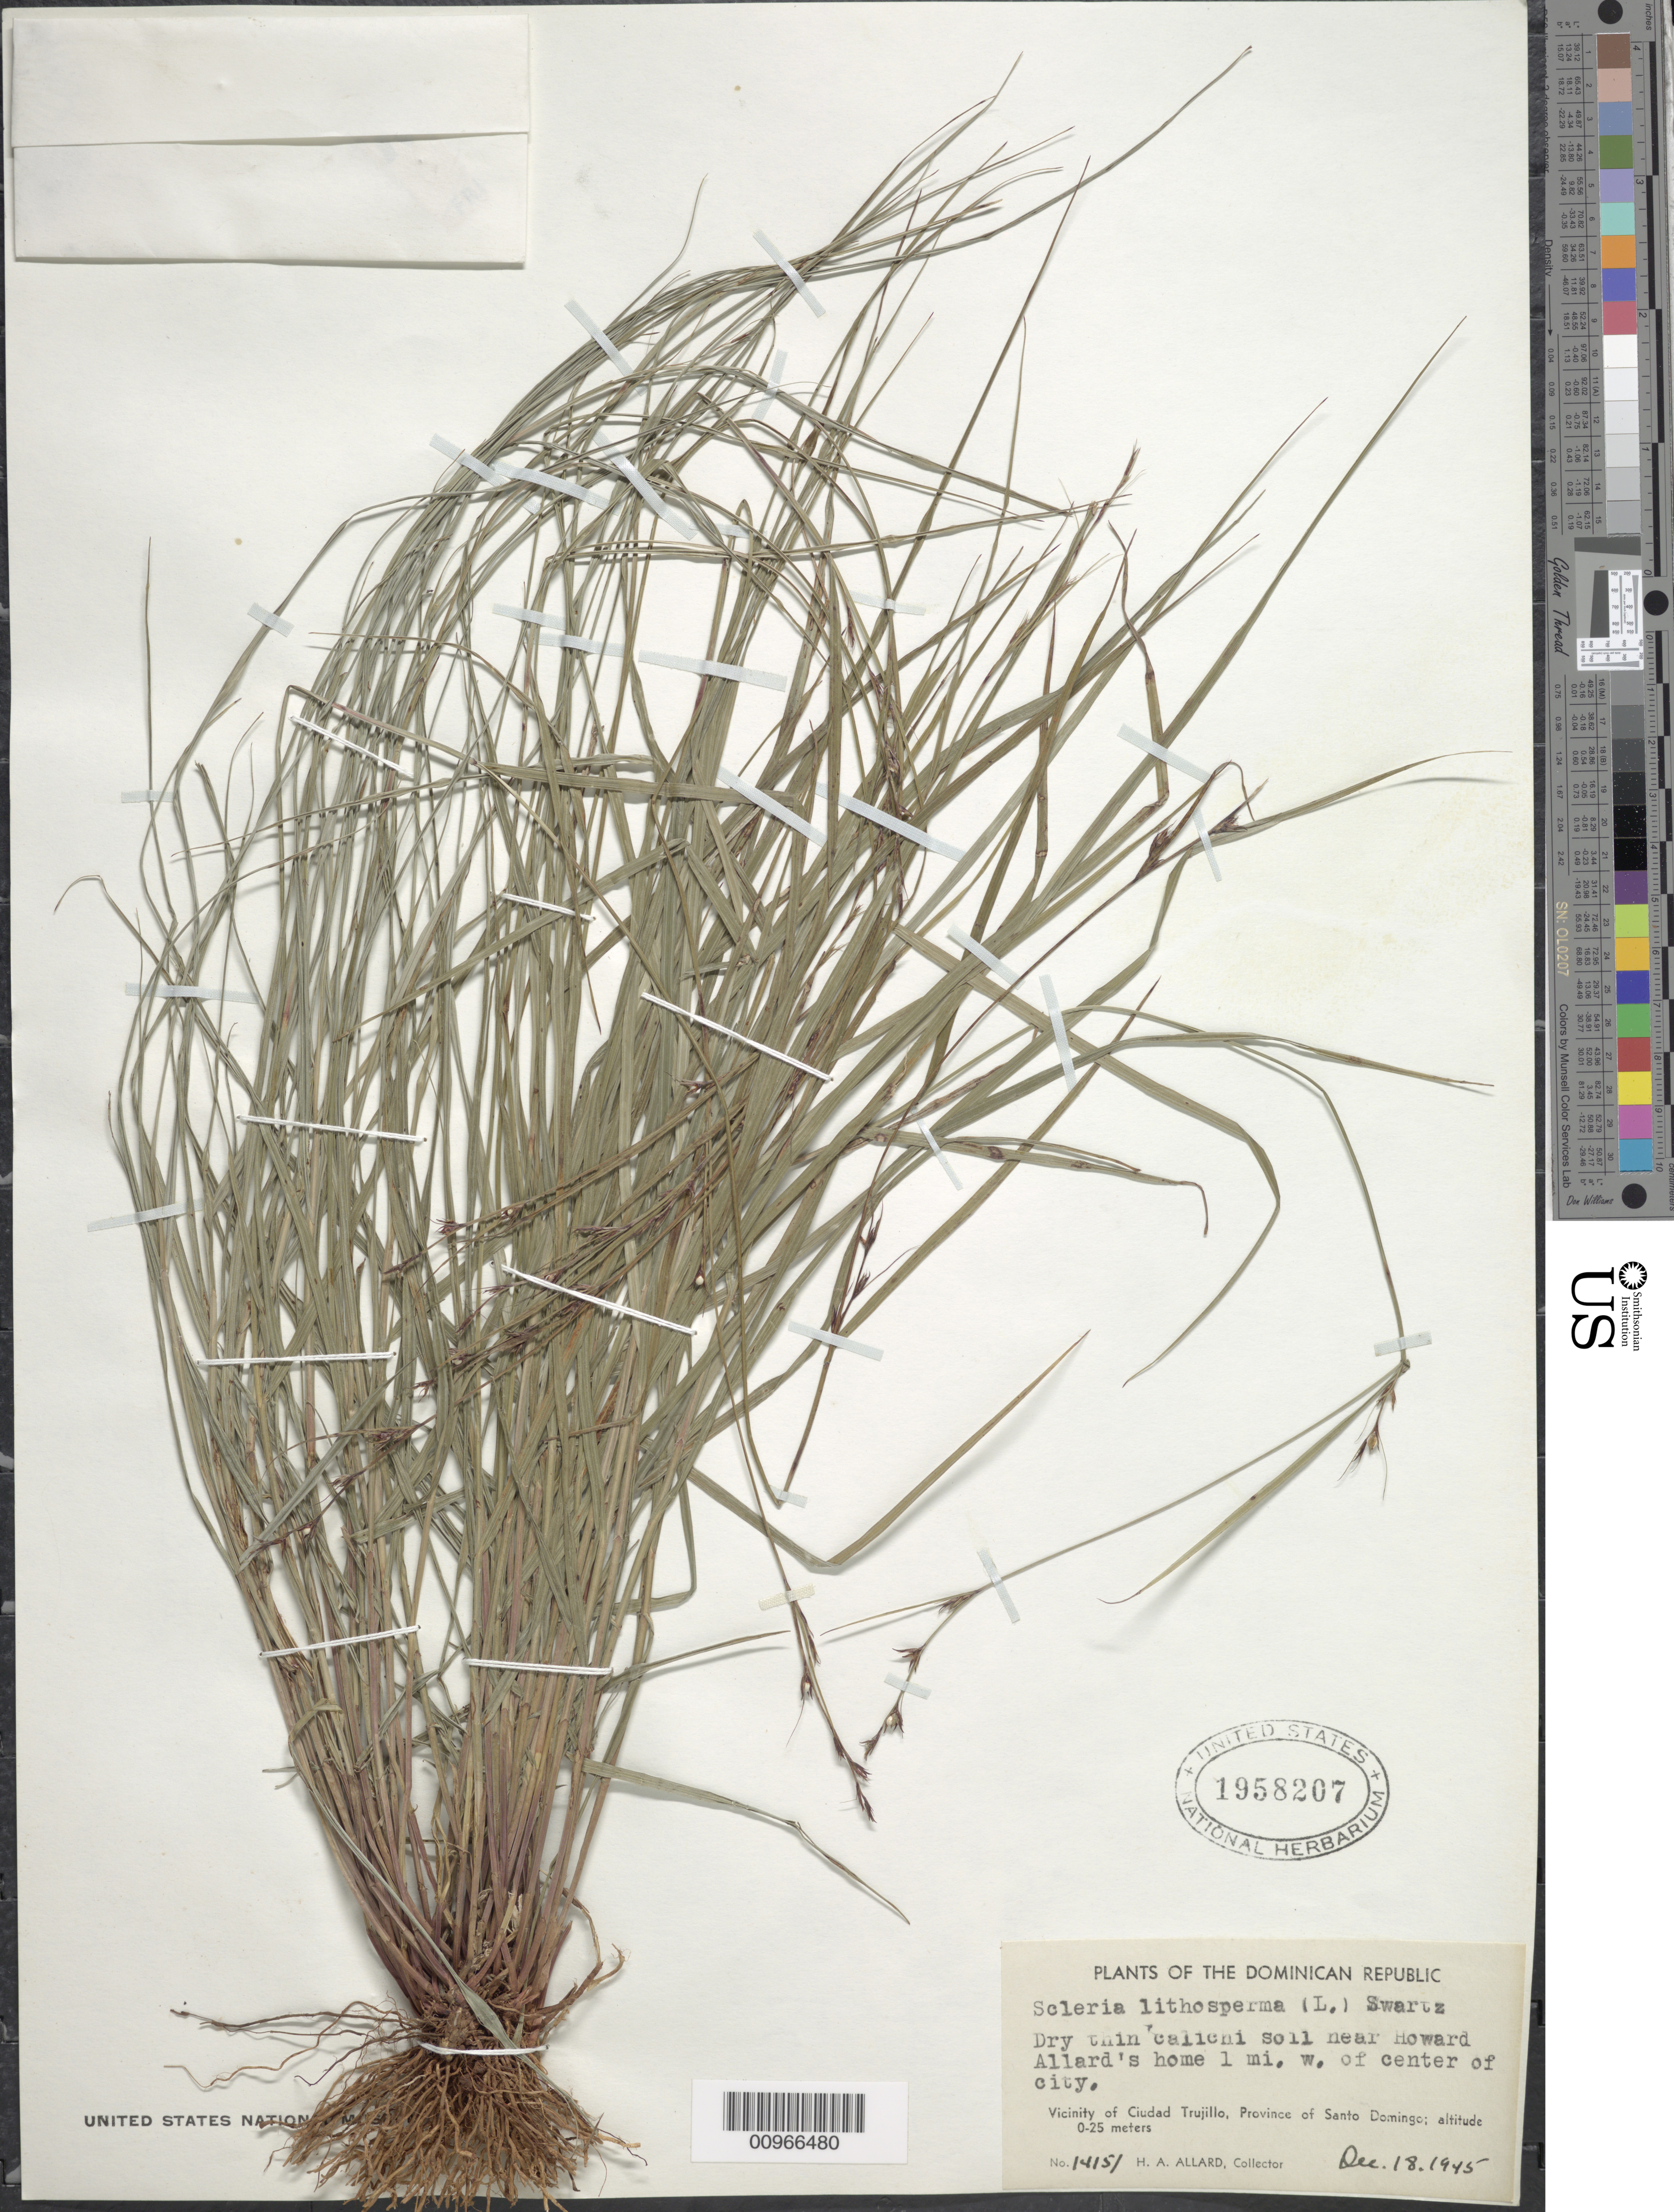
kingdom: Plantae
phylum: Tracheophyta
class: Liliopsida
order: Poales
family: Cyperaceae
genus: Scleria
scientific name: Scleria lithosperma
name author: (L.) Sw.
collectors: H. A. Allard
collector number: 14151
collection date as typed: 18 Dec 1945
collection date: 1945-12-18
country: Dominican Republic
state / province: Santo Domingo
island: Hispaniola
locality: Vicinity of Ciudad Trujillo, tnear Howard Allard's home, 1 mi W of center or city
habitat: Dry thin "calicni" soil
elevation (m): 0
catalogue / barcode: US 1958207